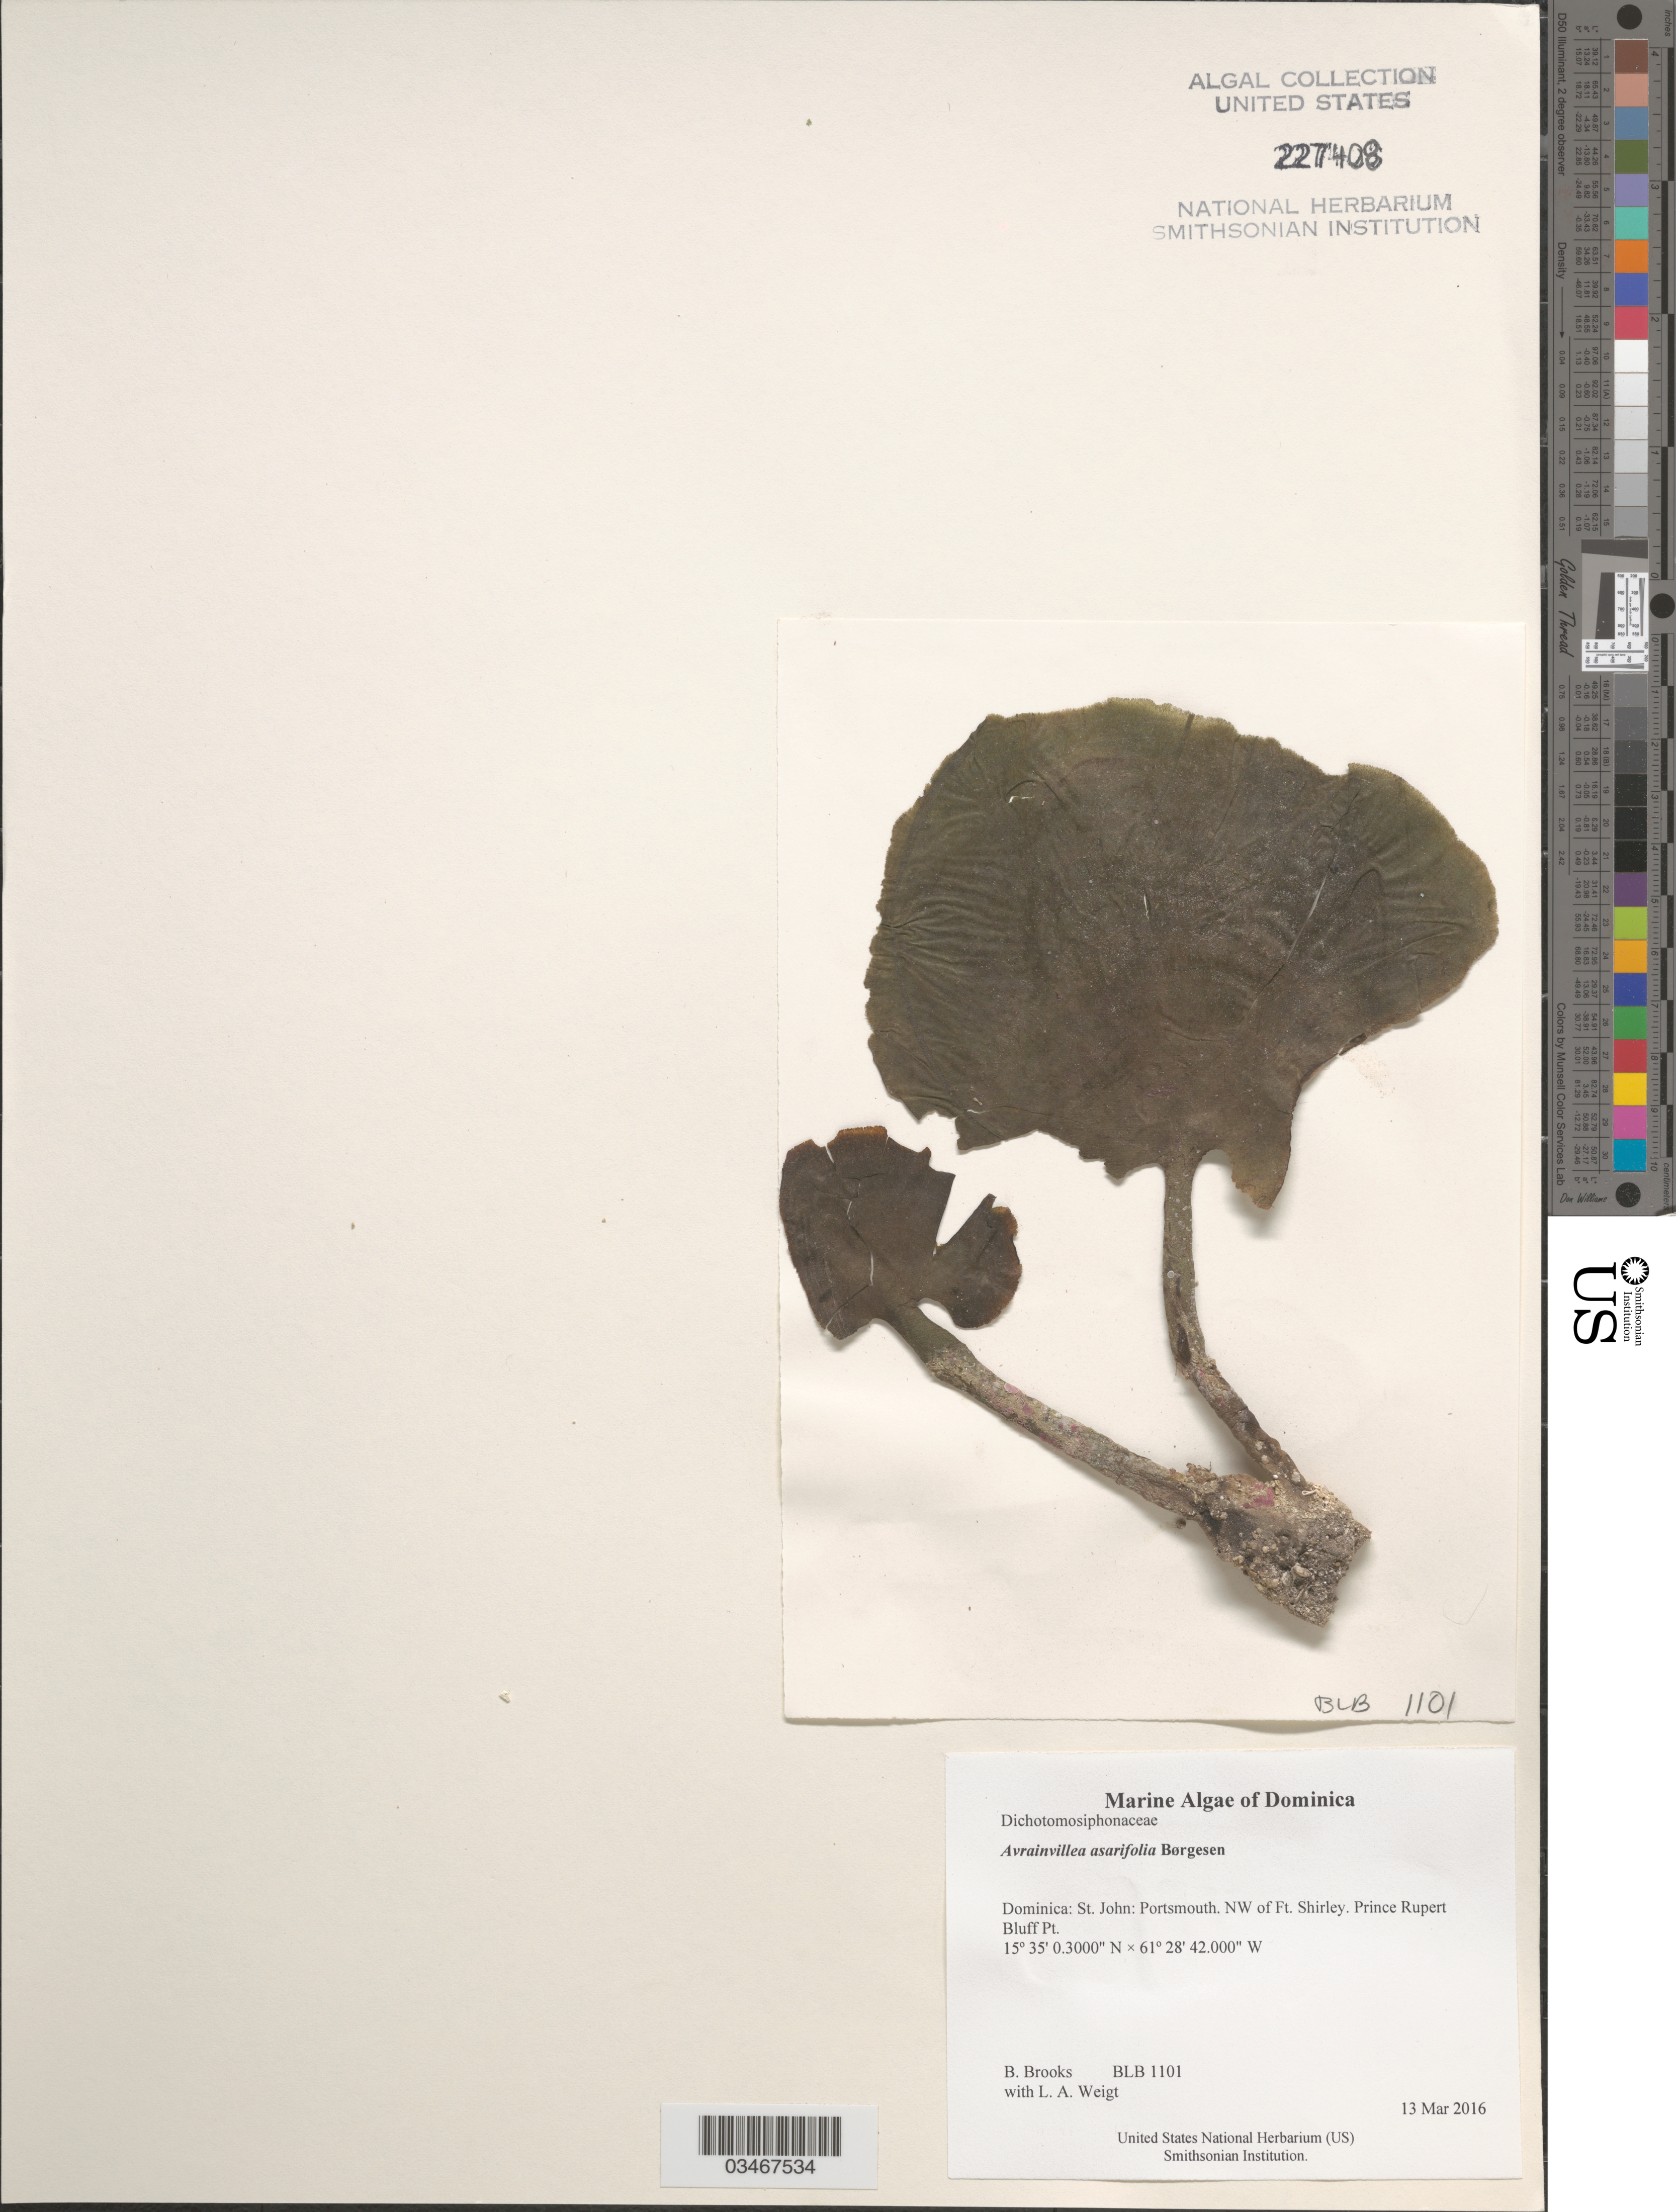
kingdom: Plantae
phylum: Chlorophyta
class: Ulvophyceae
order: Bryopsidales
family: Dichotomosiphonaceae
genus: Avrainvillea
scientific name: Avrainvillea asarifolia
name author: Børgesen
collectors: B. Brooks & L. A. Weigt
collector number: BLB 1101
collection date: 2016-03-13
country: Dominica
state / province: St. John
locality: Portsmouth. NW of Ft. Shirley. Prince Rubert Bluff Pt.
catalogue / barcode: US 227408